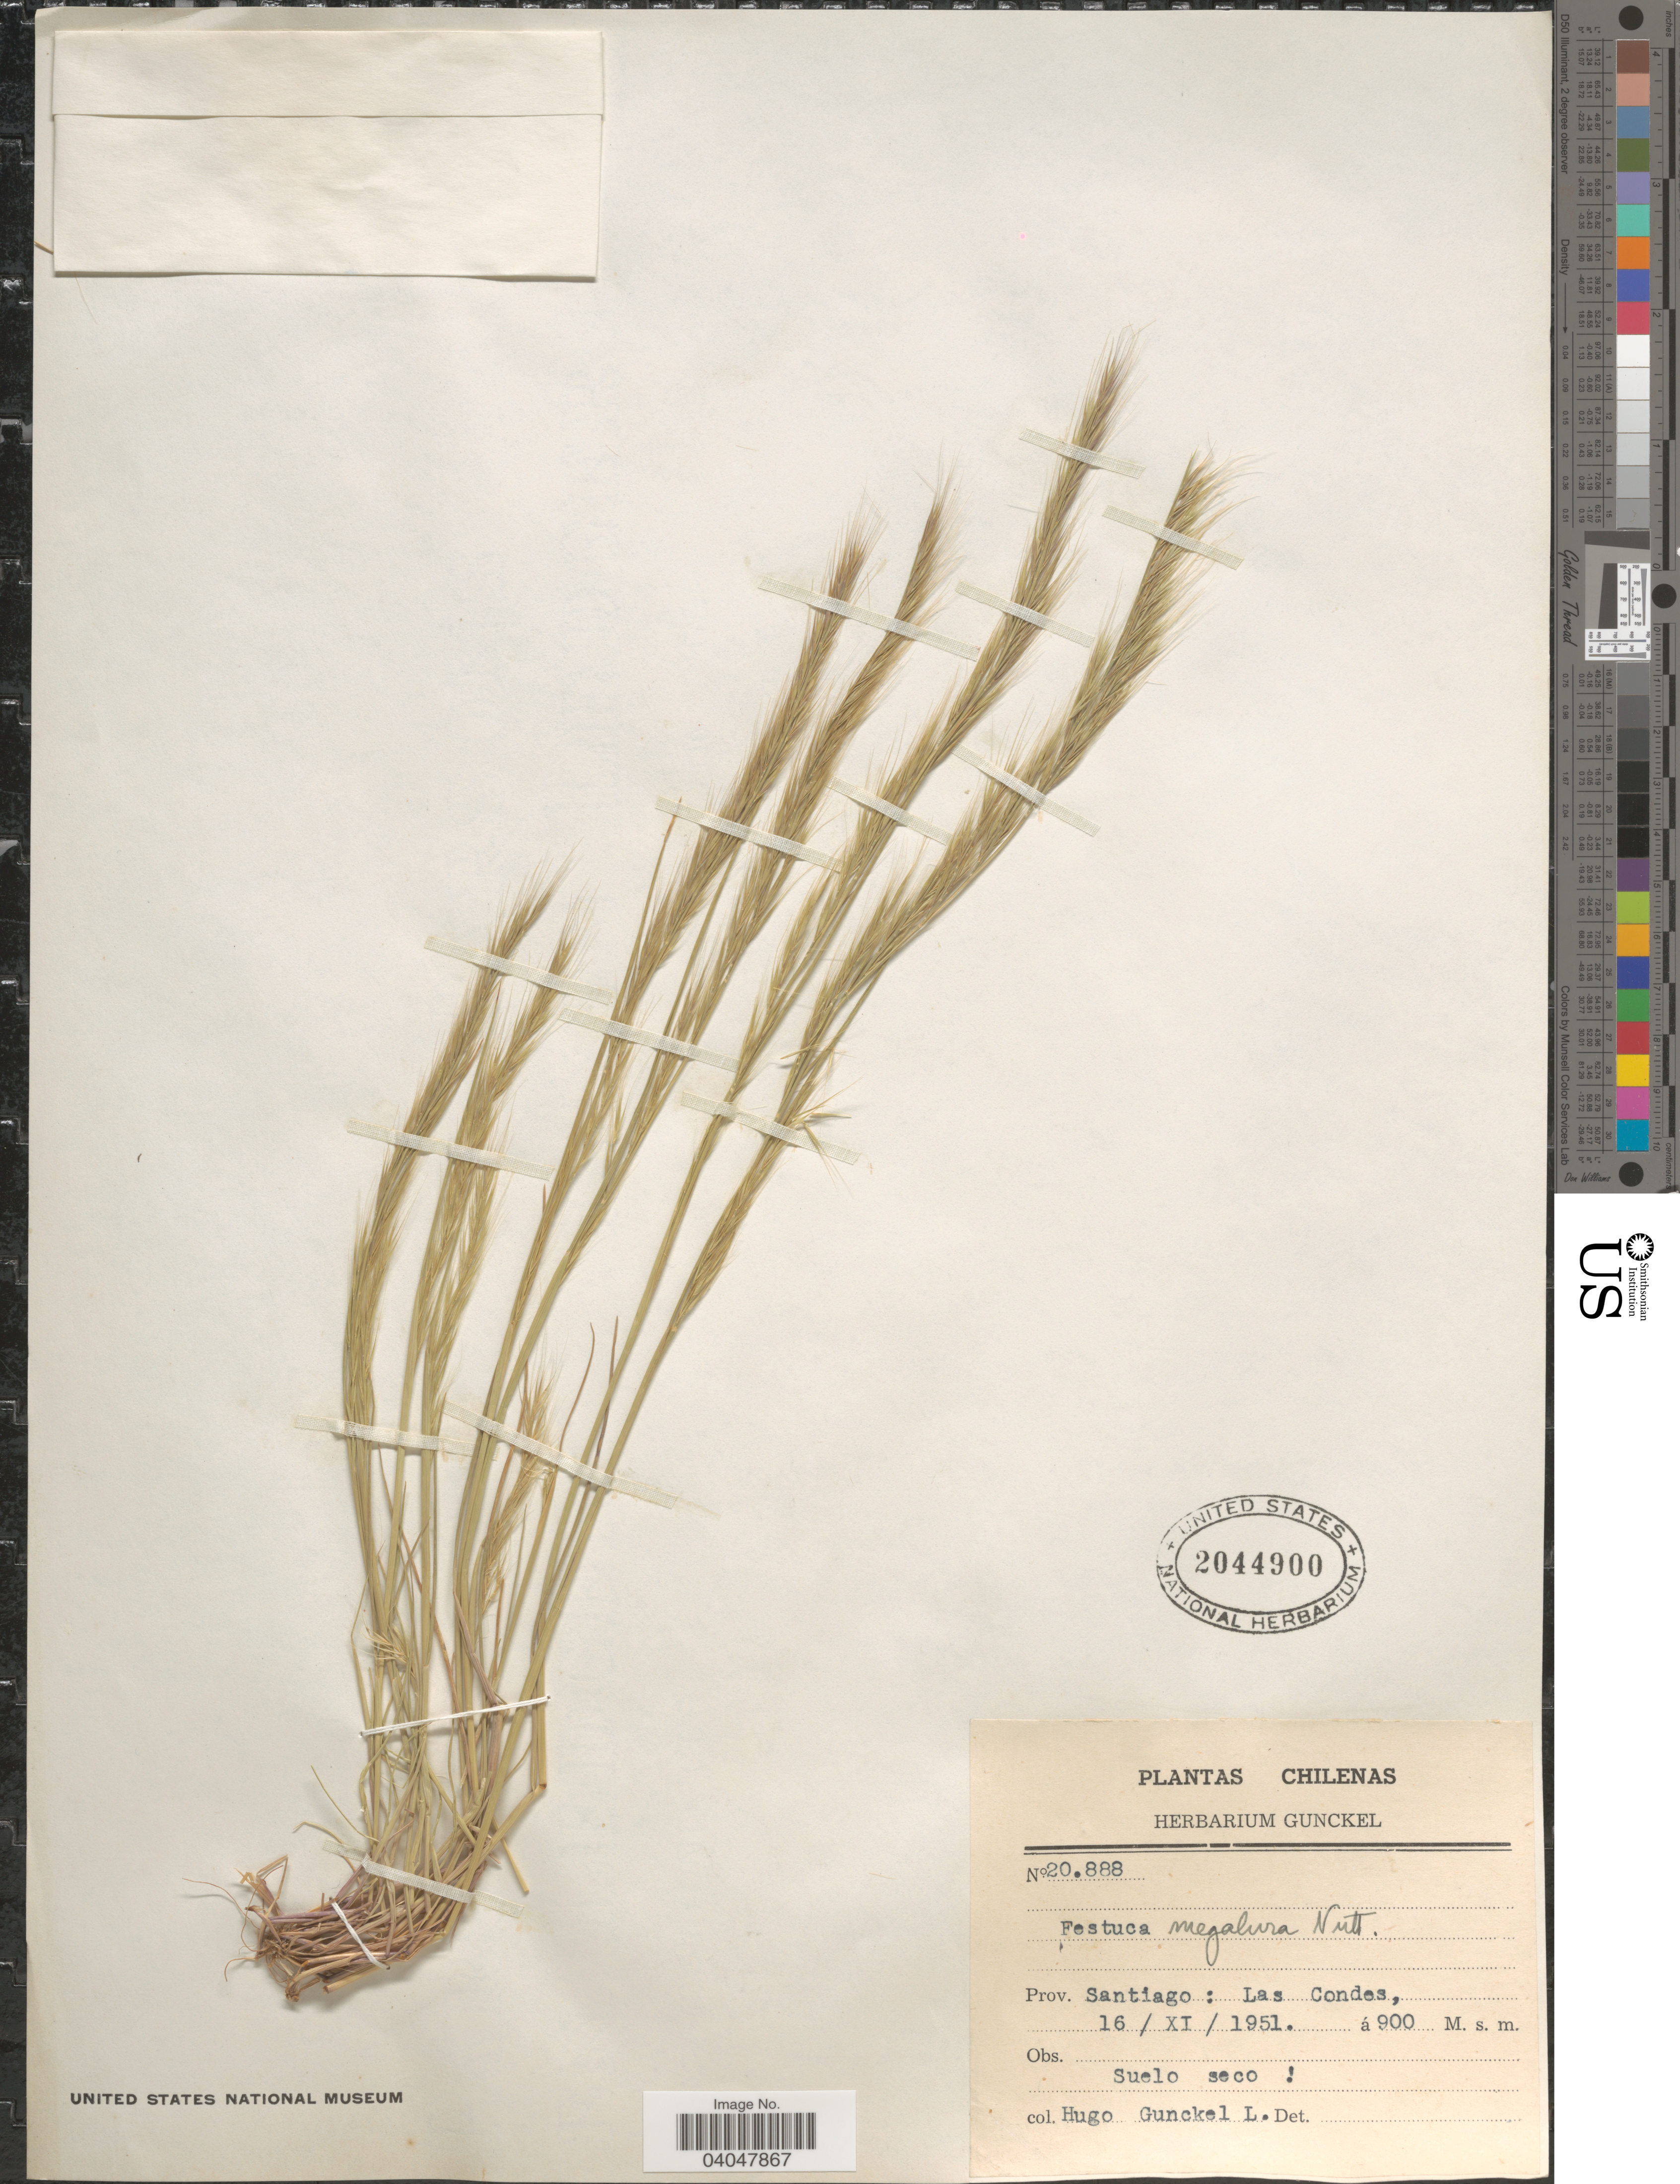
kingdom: Plantae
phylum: Tracheophyta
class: Liliopsida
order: Poales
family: Poaceae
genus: Festuca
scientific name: Festuca megalura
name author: Nutt.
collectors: H. Gunckel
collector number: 20888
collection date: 1951-11-16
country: Chile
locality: Prov. Santiago: Las Condes.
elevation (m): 900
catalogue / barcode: US 2044900